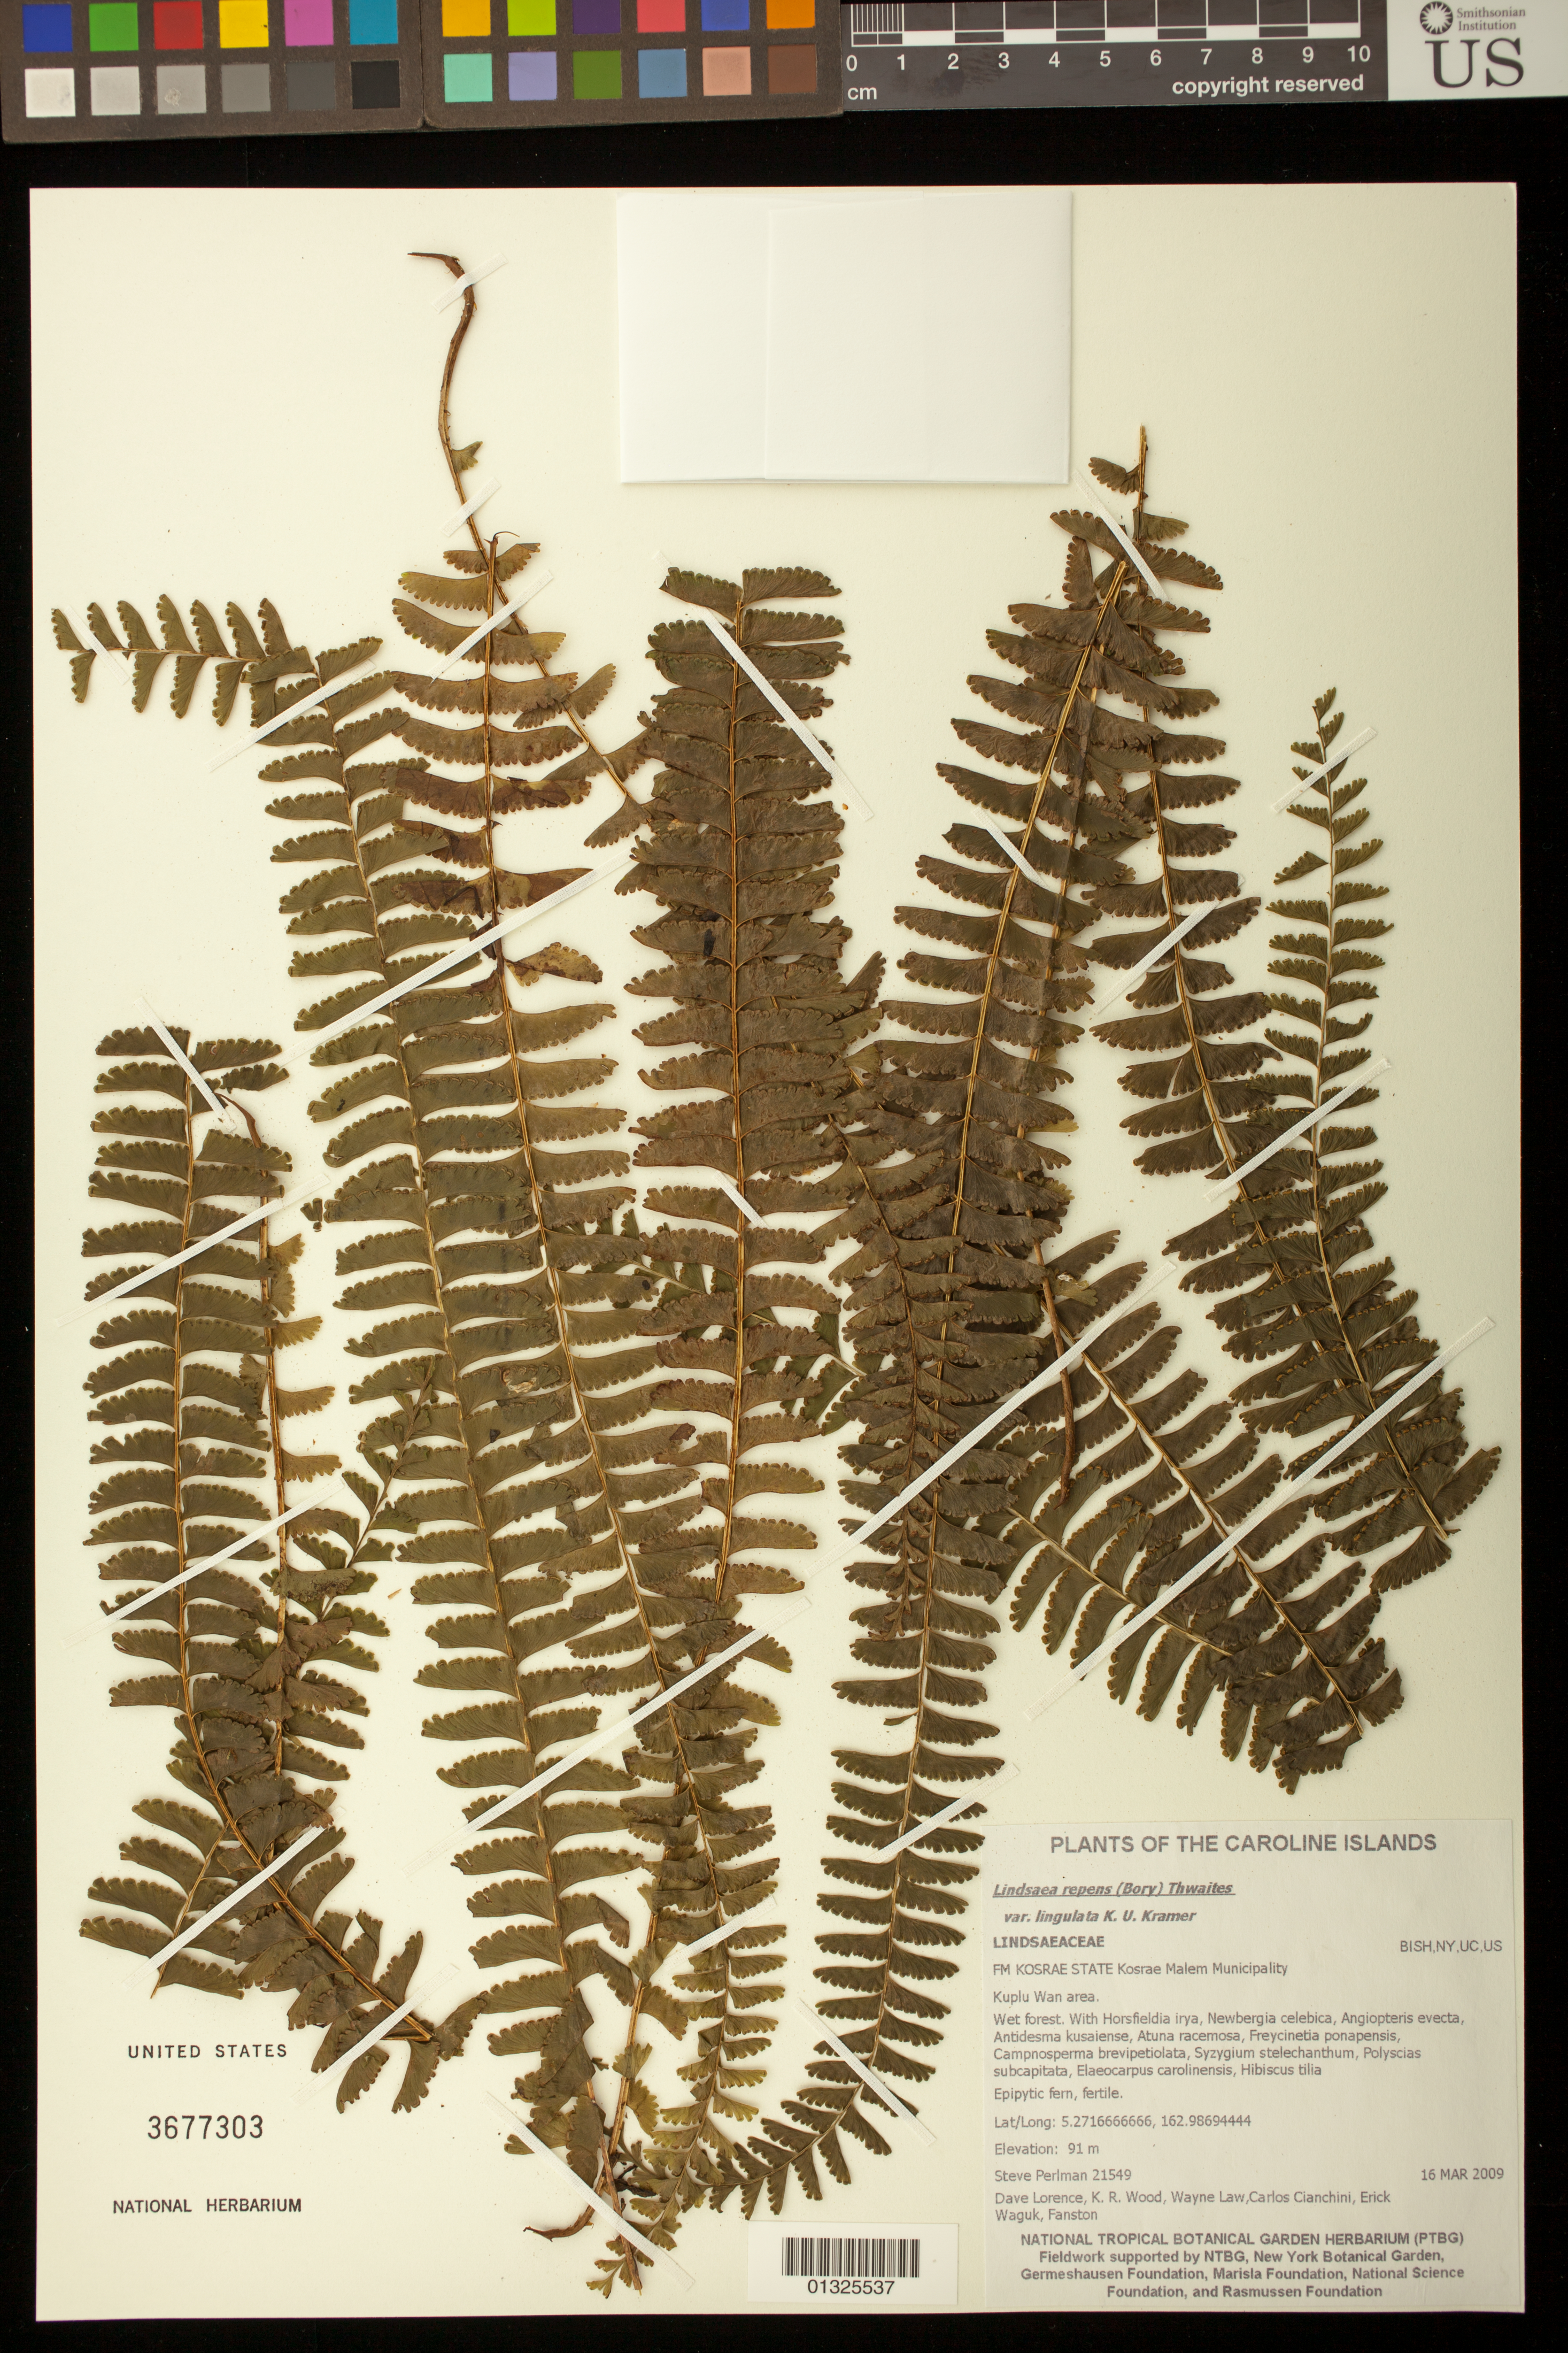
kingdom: Plantae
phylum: Tracheophyta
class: Polypodiopsida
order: Polypodiales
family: Lindsaeaceae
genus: Lindsaea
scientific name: Lindsaea repens var. lingulata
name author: K.U. Kramer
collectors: S. P. Perlman, D. Lorence, K. R. Wood, W. Law, C. Cianchini, E. Waguk & Fanston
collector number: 21549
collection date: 2009-03-16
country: Micronesia, Federated States of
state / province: Kosrae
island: Kosrae [Kusaie]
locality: Malem Municipality, Kuplu Wan area.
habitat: Wet forest.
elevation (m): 91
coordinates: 5.2716666666, 162.98694444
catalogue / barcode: US 3677303